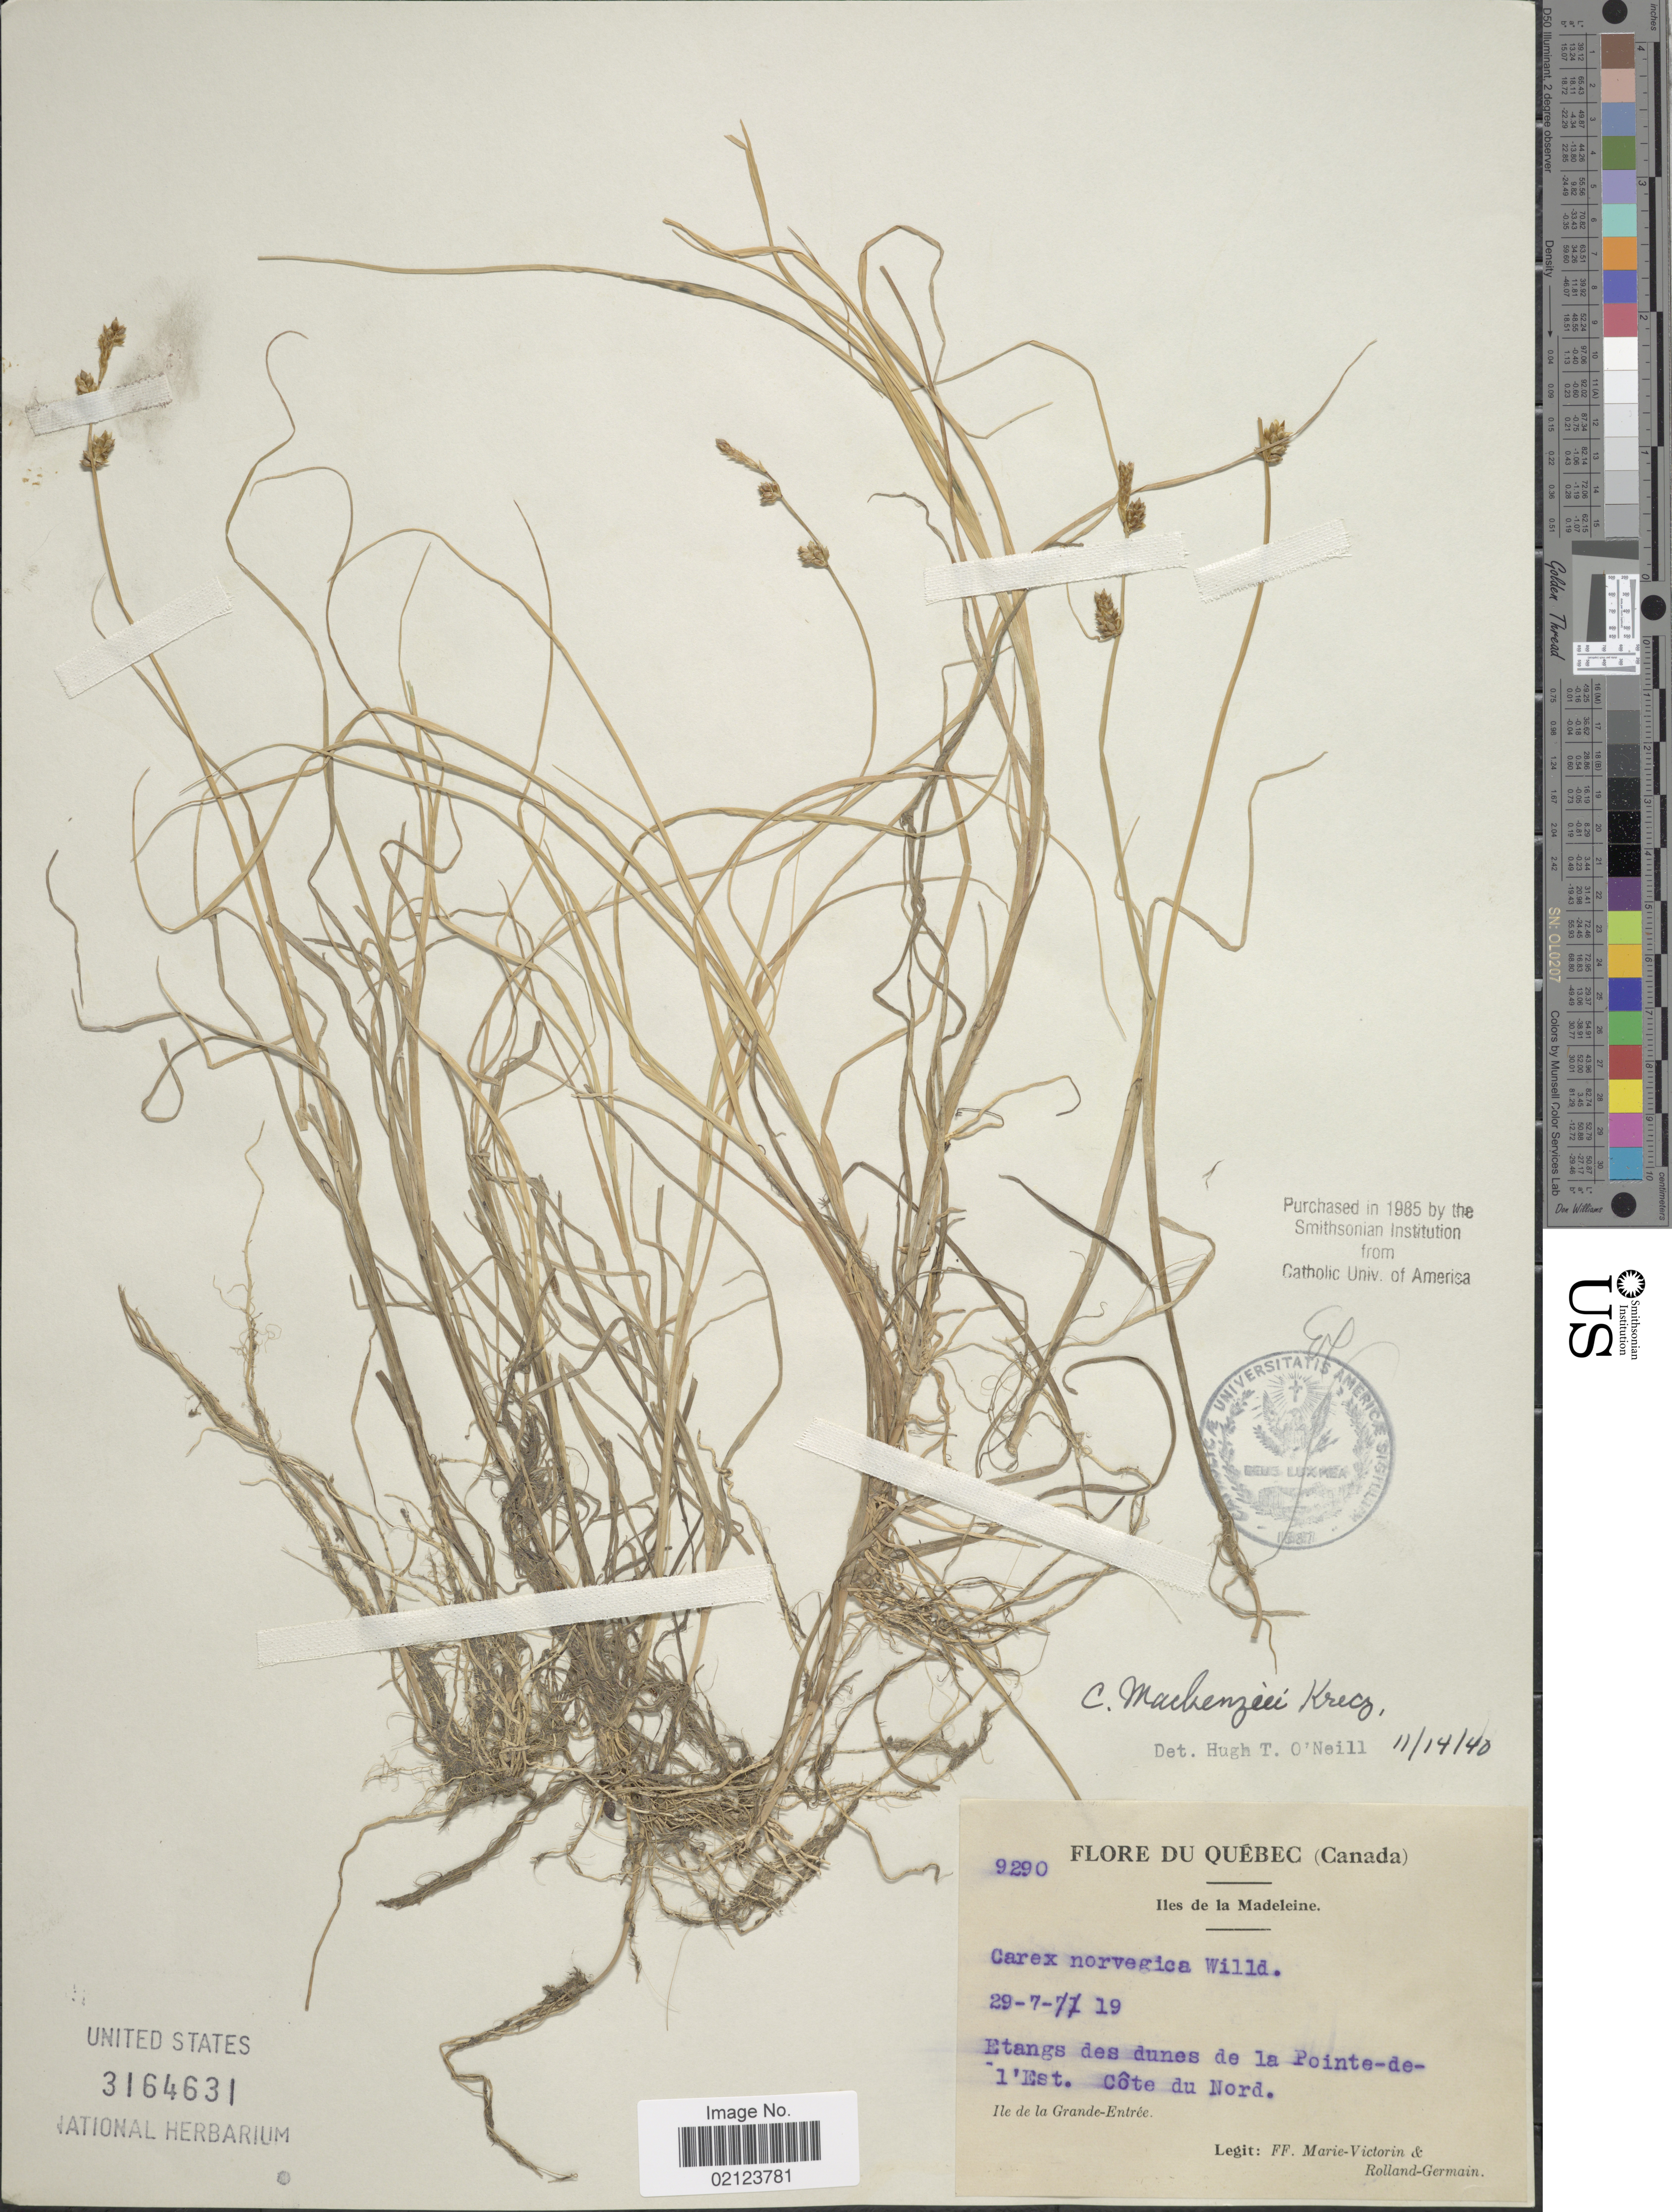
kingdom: Plantae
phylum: Tracheophyta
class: Liliopsida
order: Poales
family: Cyperaceae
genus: Carex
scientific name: Carex mackenziei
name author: V.I. Krecz.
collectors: F. Marie-Victorin & Rolland-Germain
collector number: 9290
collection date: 1919-07-29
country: Canada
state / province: Quebec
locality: Iles de la Madeleine. Etangs des dunes de la Pointe-de-l'Est. Cote du Nord. Ile de la Grande-Entree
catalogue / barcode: US 3164631